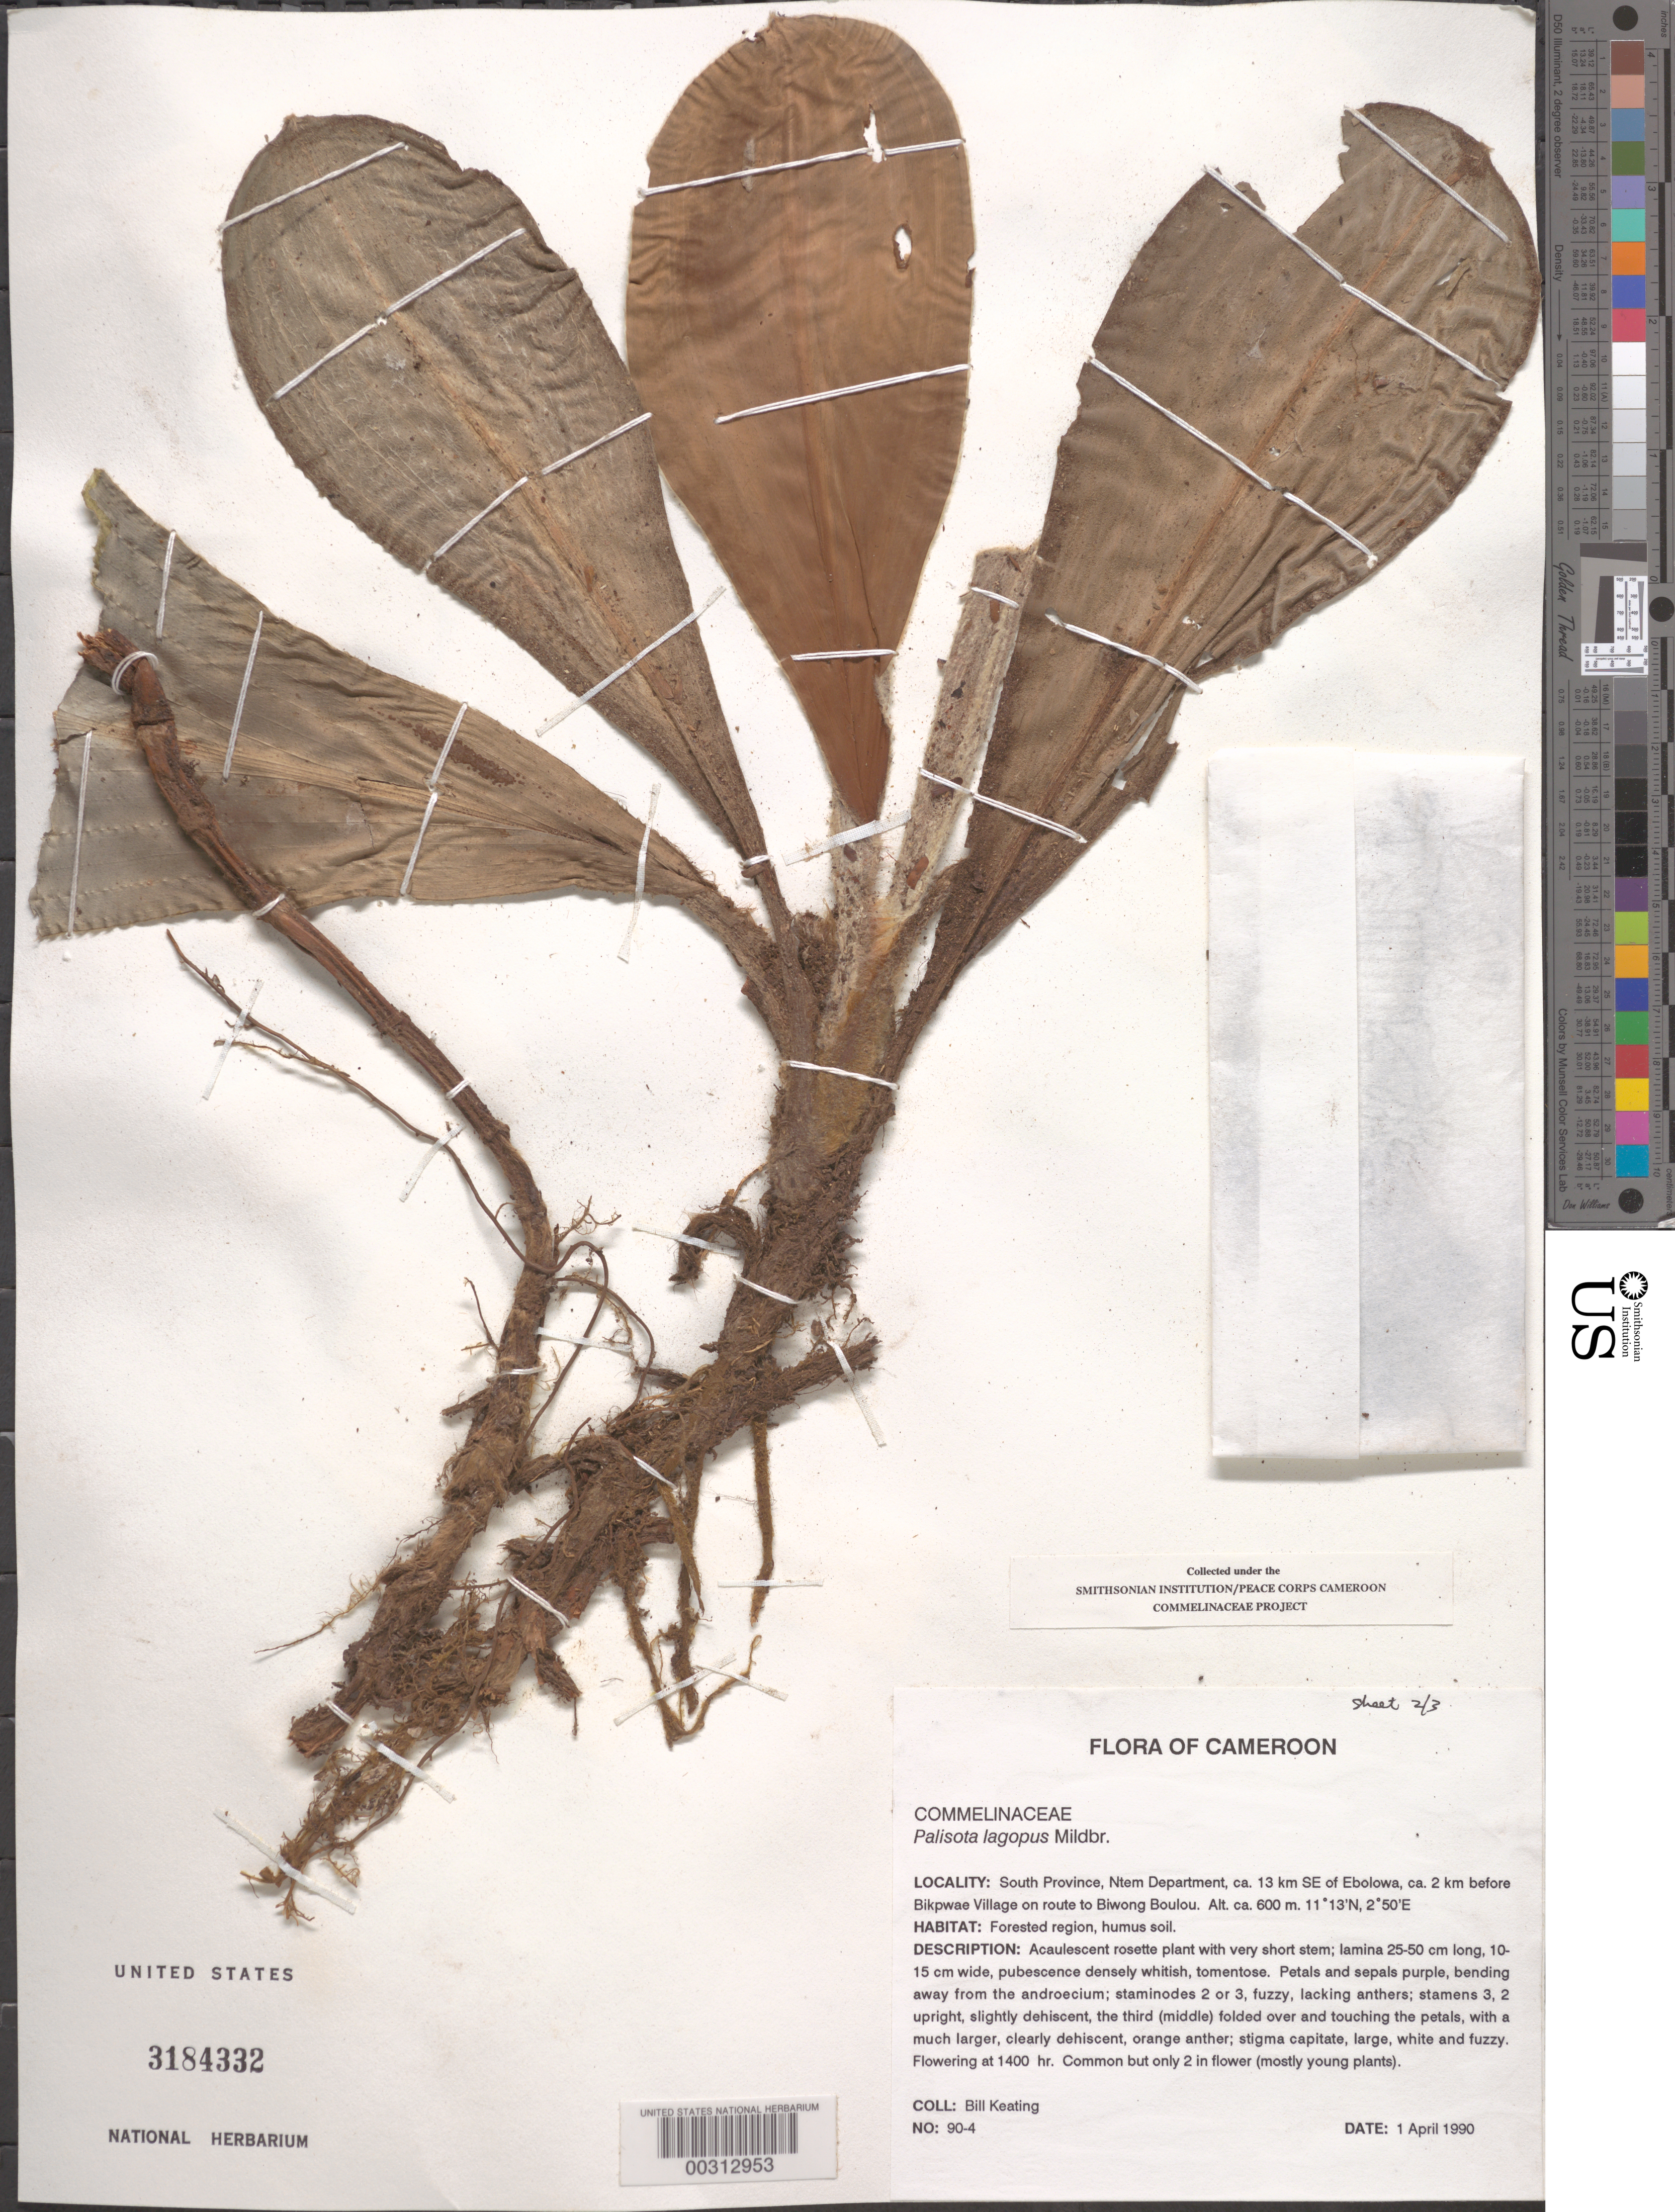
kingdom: Plantae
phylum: Tracheophyta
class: Liliopsida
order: Commelinales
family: Commelinaceae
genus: Palisota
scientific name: Palisota lagopus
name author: Mildbr.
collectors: B. Keating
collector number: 90-4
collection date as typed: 01 Apr 1990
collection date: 1990-04-01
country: Cameroon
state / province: Sud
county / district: Ntem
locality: Se of ebolowa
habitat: Forested region, humus soil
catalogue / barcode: US 3184332